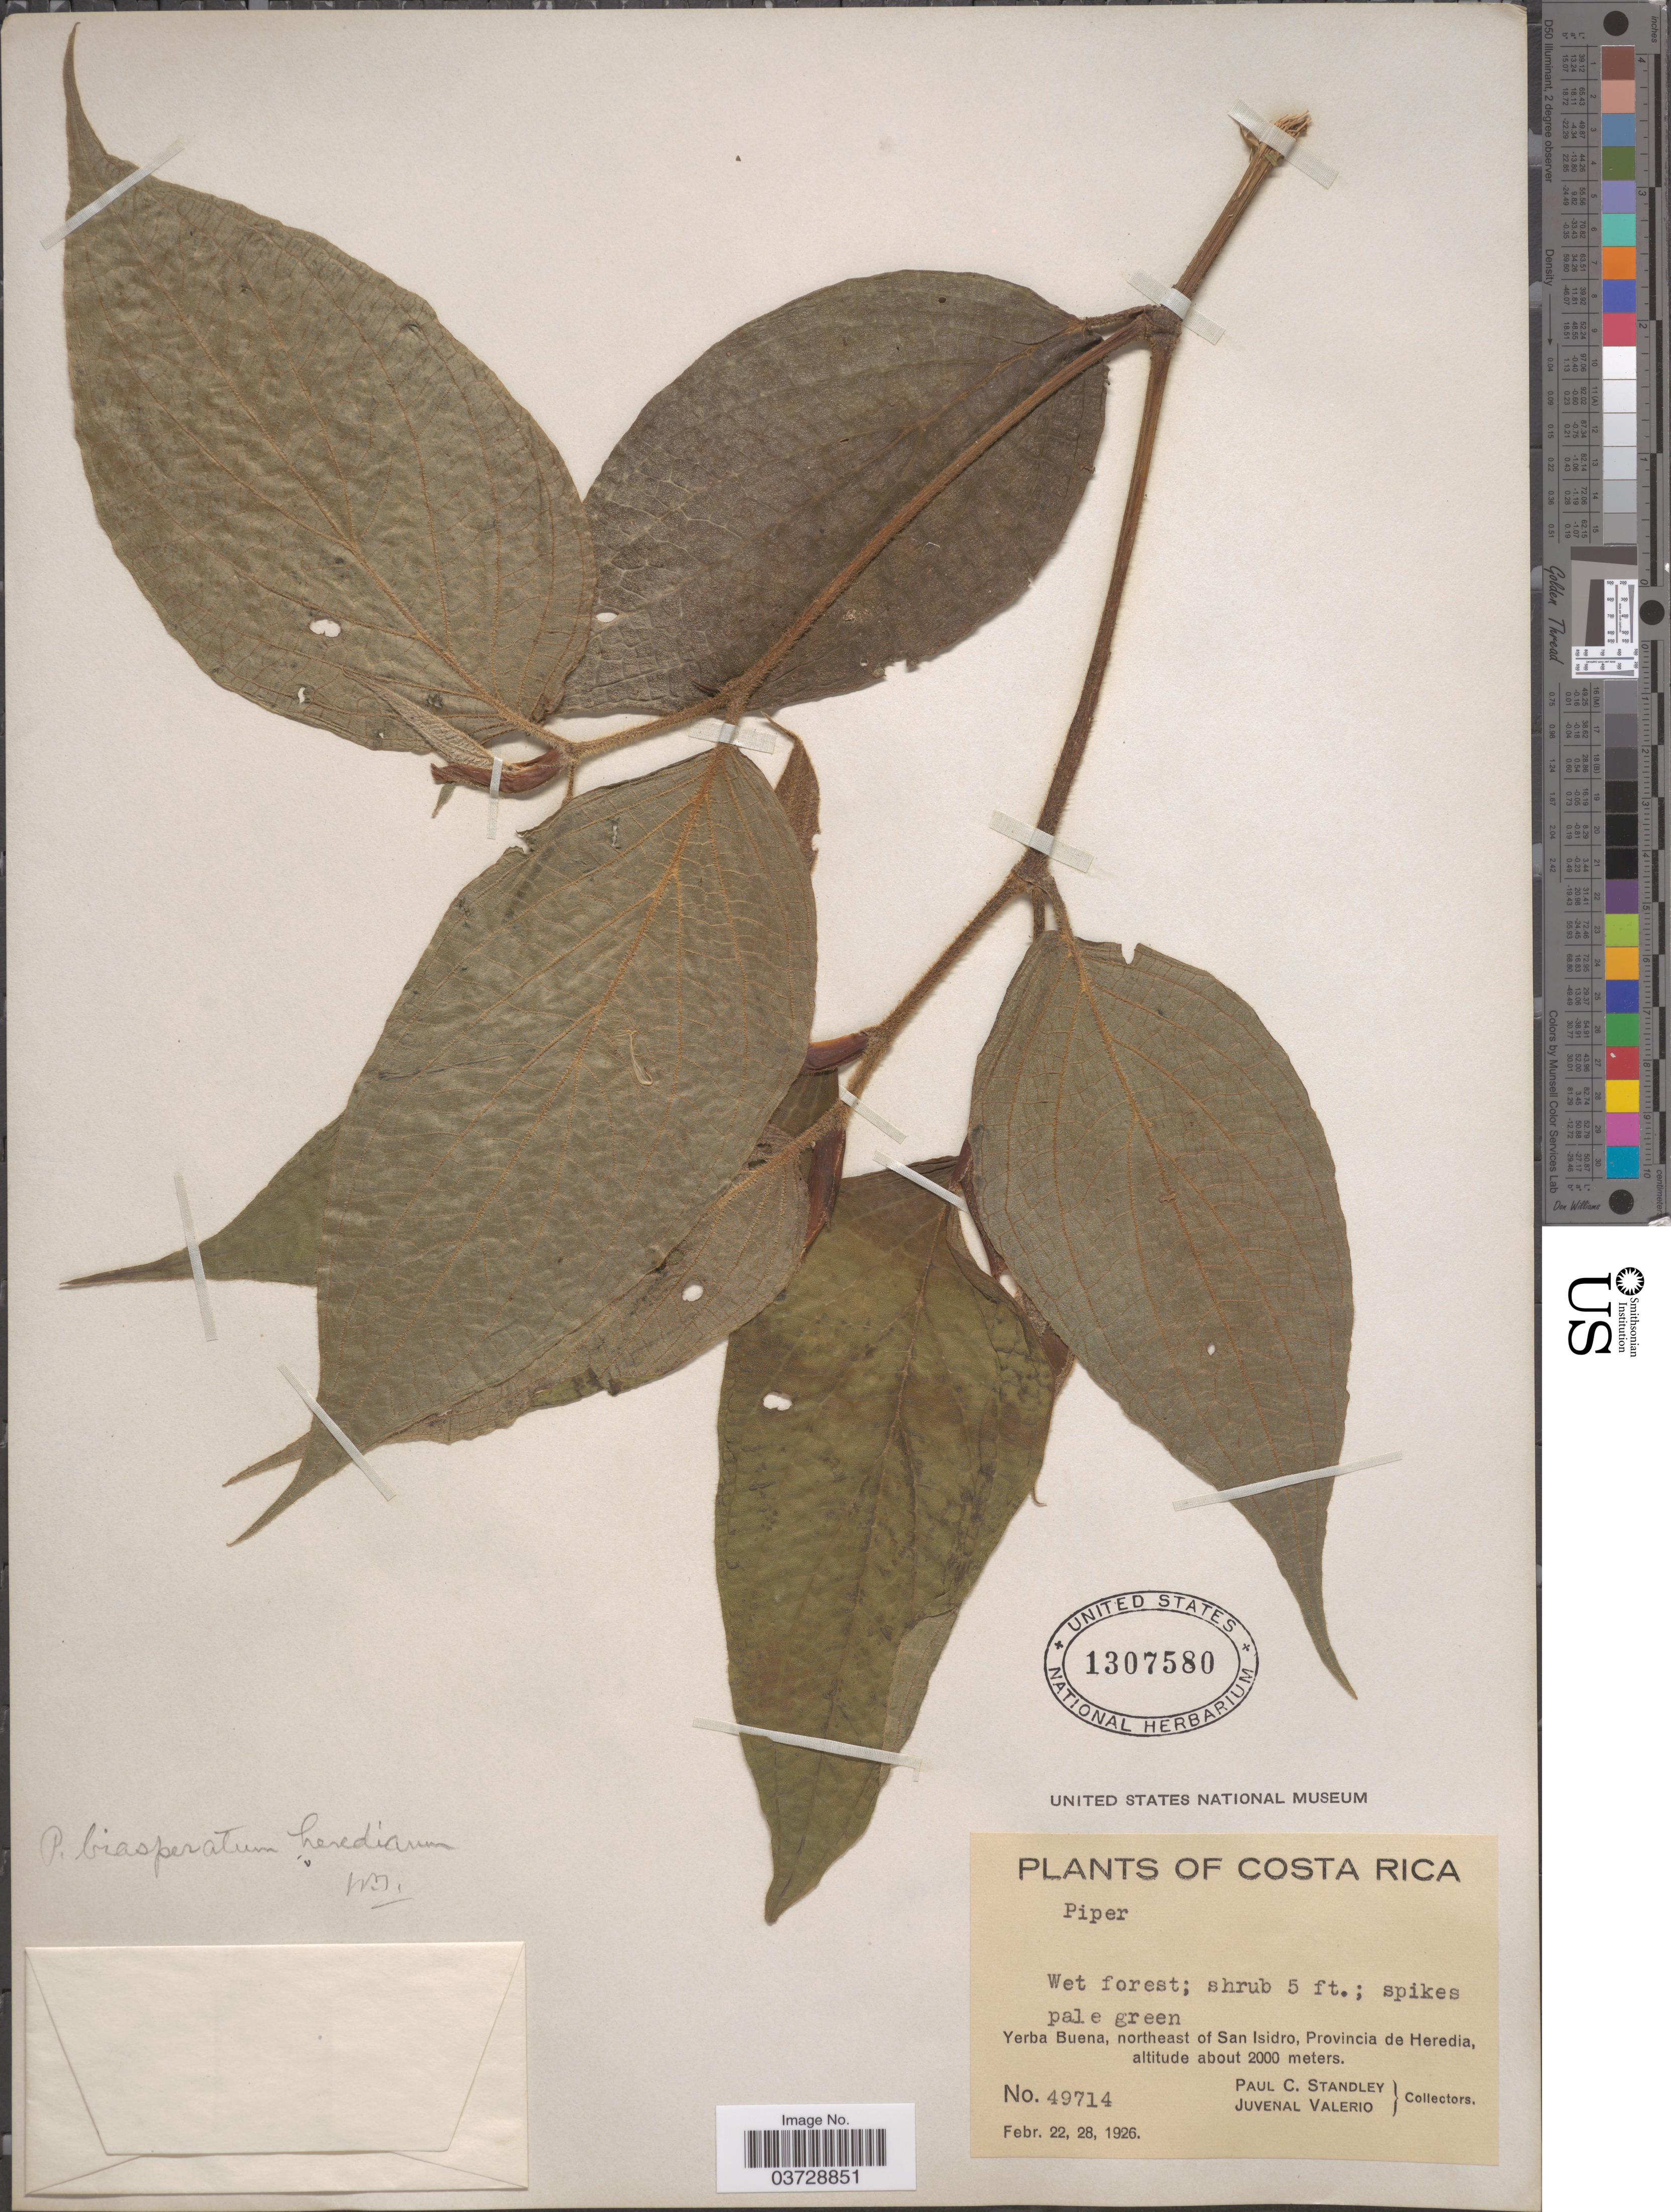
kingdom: Plantae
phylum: Tracheophyta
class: Magnoliopsida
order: Piperales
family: Piperaceae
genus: Piper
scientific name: Piper bisasperatum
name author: Trel.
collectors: P. C. Standley & J. Valerio R.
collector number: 49714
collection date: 1926-02-22/1926-02-28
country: Costa Rica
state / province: Heredia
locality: Yerba Buena, northeast of San Isidro.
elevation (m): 2000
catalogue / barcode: US 1307580